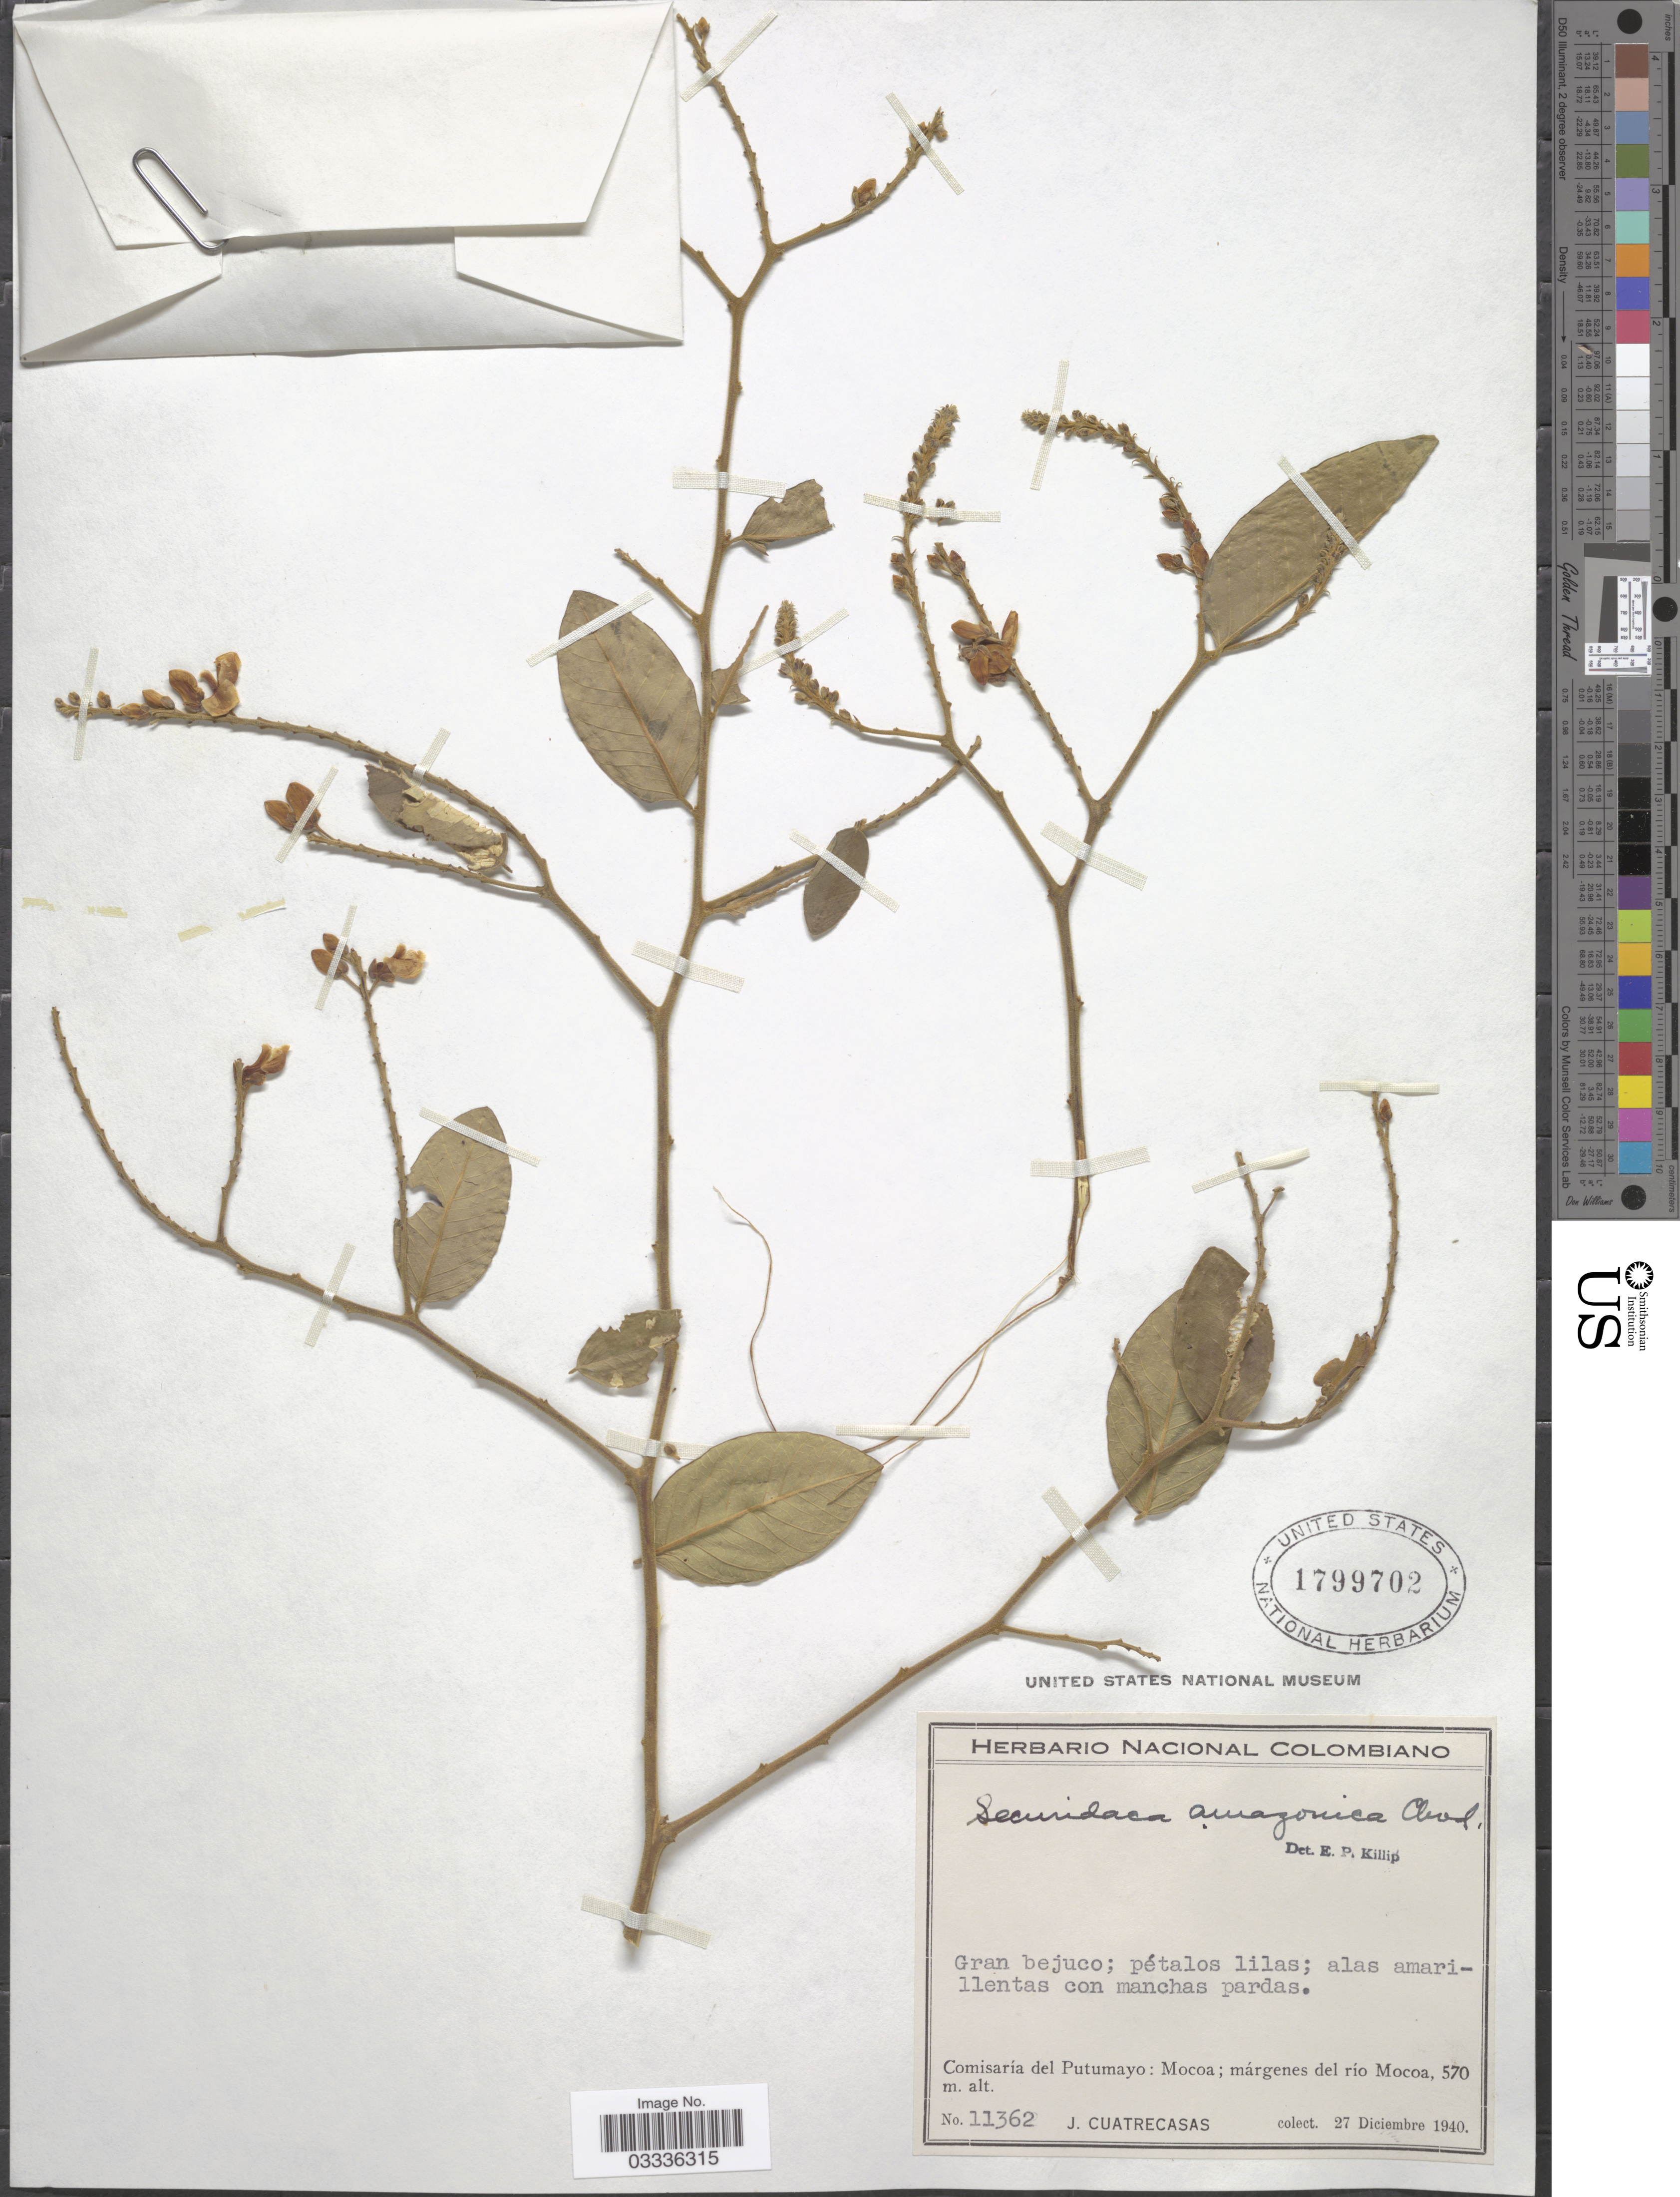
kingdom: Plantae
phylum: Tracheophyta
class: Magnoliopsida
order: Fabales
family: Polygalaceae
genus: Securidaca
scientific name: Securidaca amazonica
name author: Chodat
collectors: J. Cuatrecasas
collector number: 11362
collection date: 1940-12-27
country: Colombia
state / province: Putumayo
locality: Comisaría del Putumayo: Mocoa; márgenes del río Mocoa.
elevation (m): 570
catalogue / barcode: US 1799702